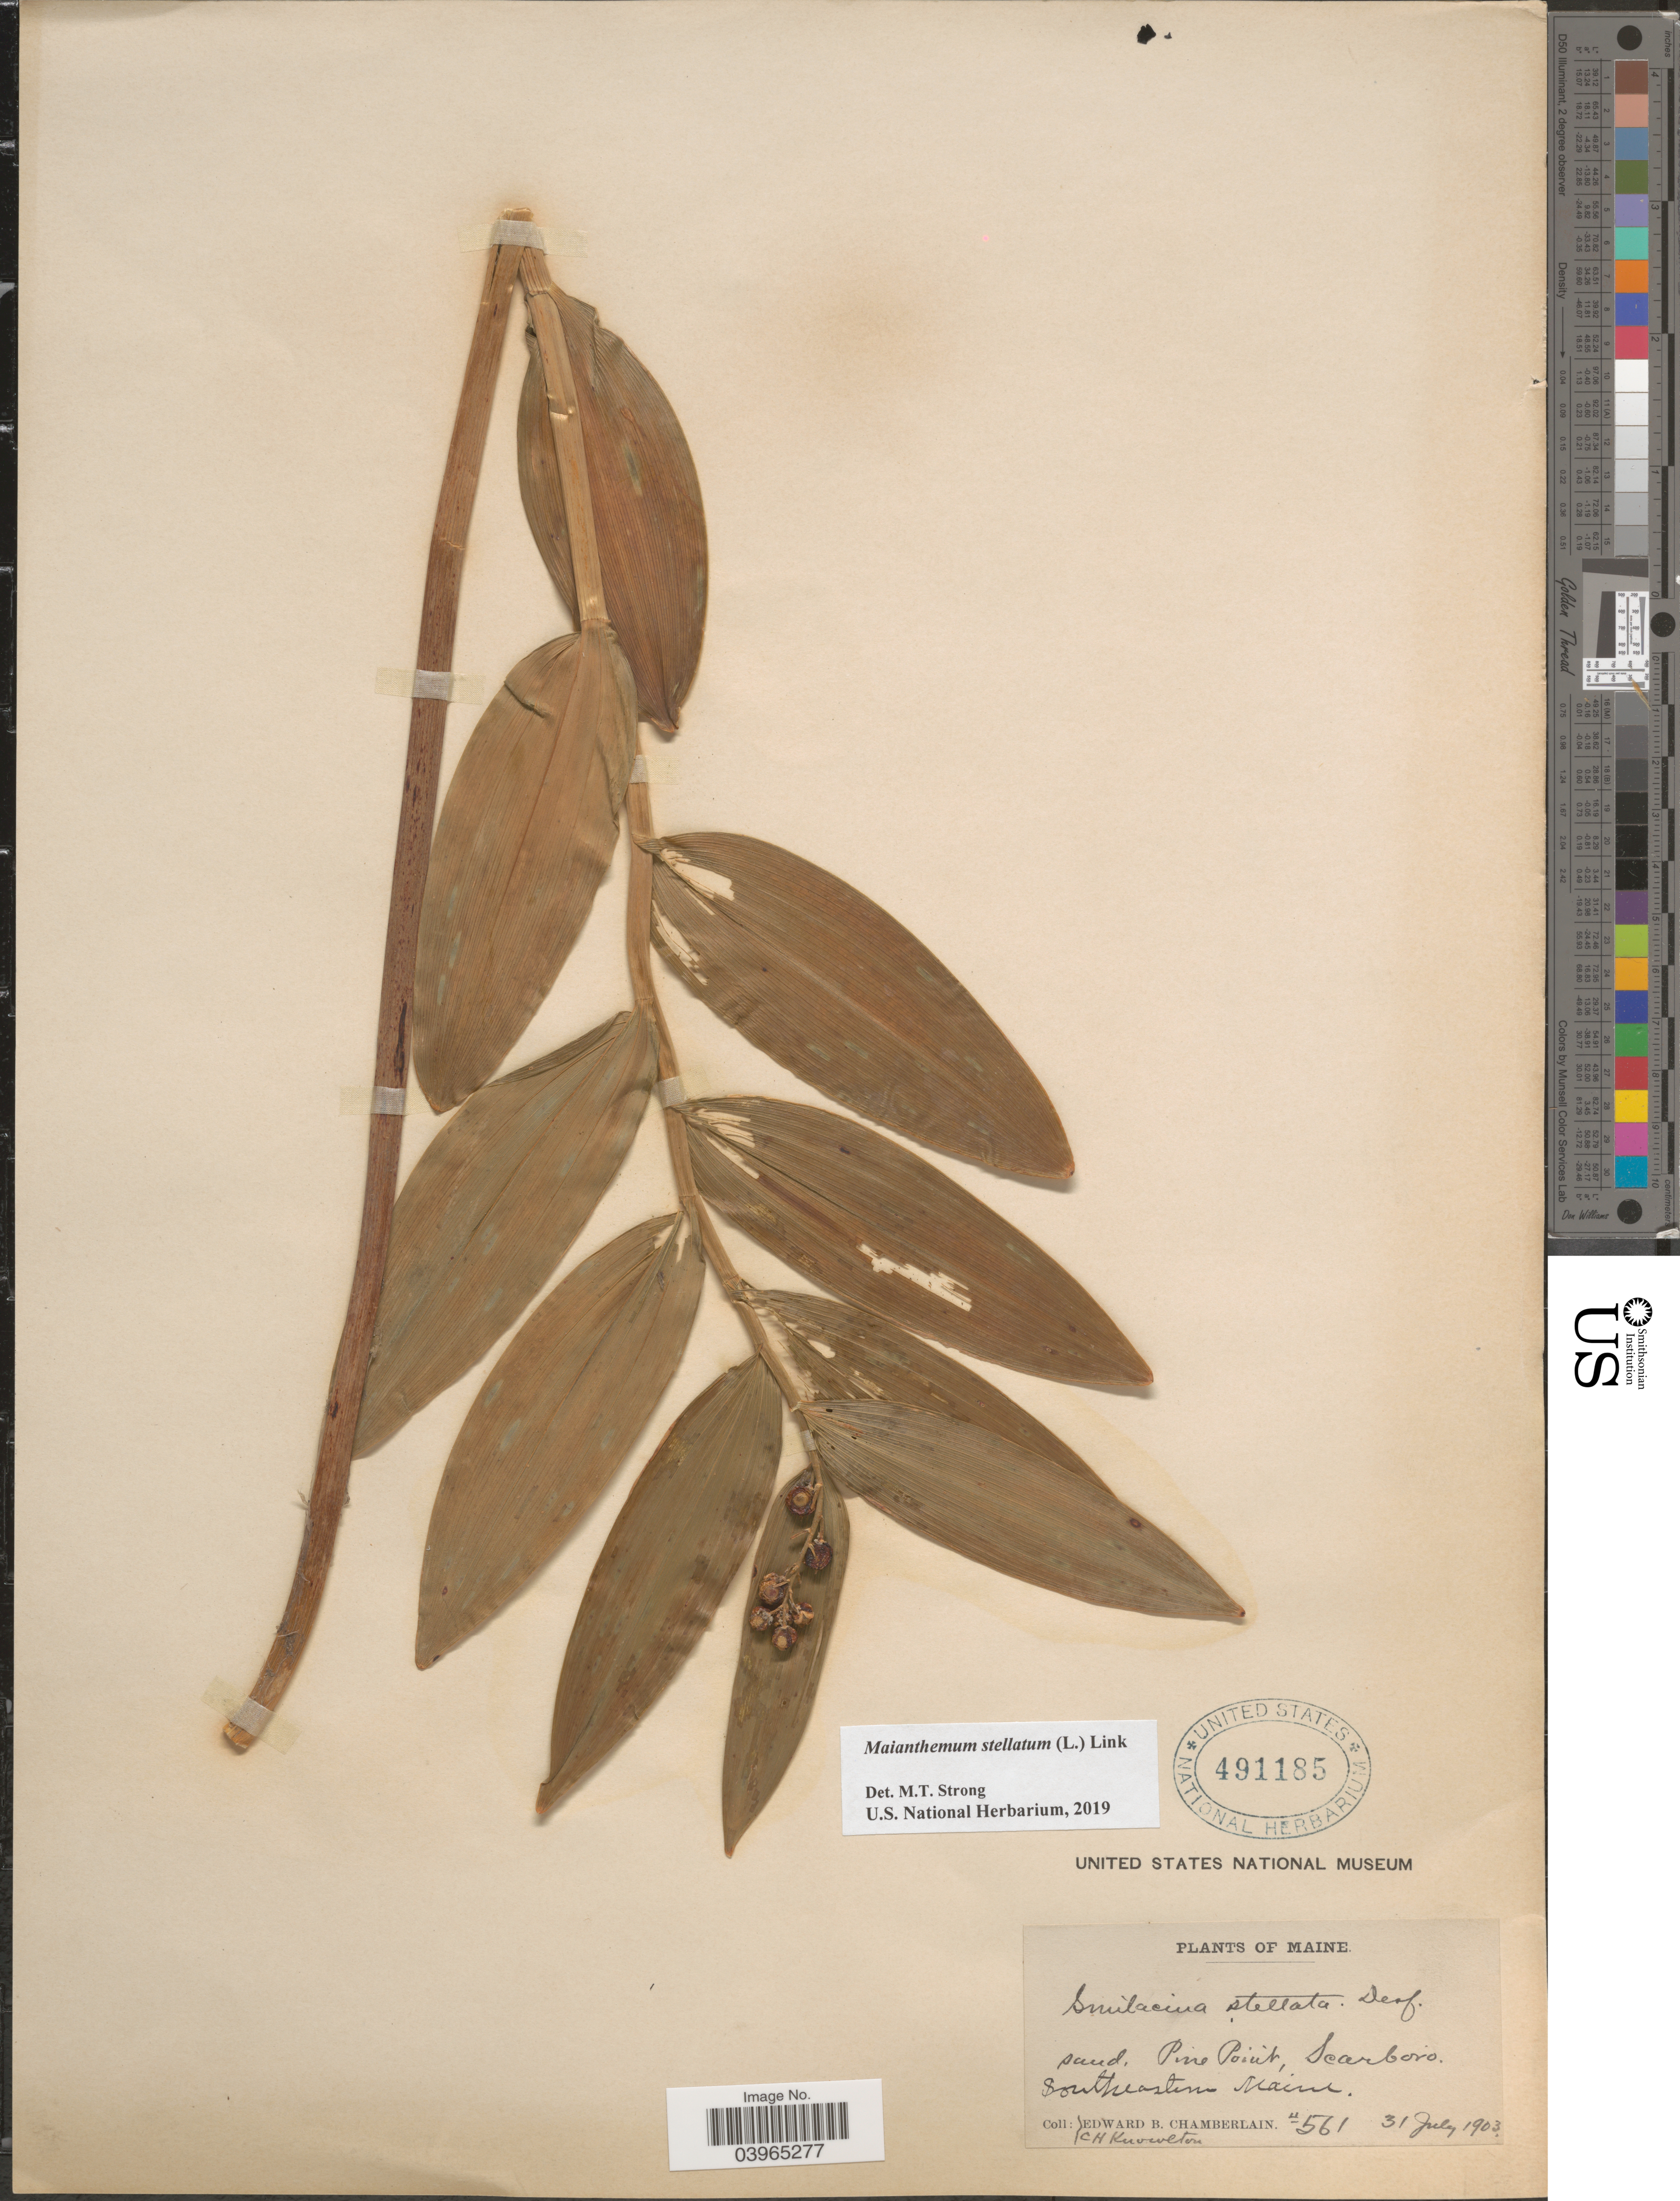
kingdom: Plantae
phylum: Tracheophyta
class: Liliopsida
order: Asparagales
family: Asparagaceae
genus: Maianthemum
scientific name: Maianthemum stellatum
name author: (L.) Link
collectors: E. Chamberlain & C. H. Knowlton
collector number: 561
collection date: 1903-07-31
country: United States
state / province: Maine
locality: Pine Point, Scarboro. Southeastern Maine.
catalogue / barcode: US 491185